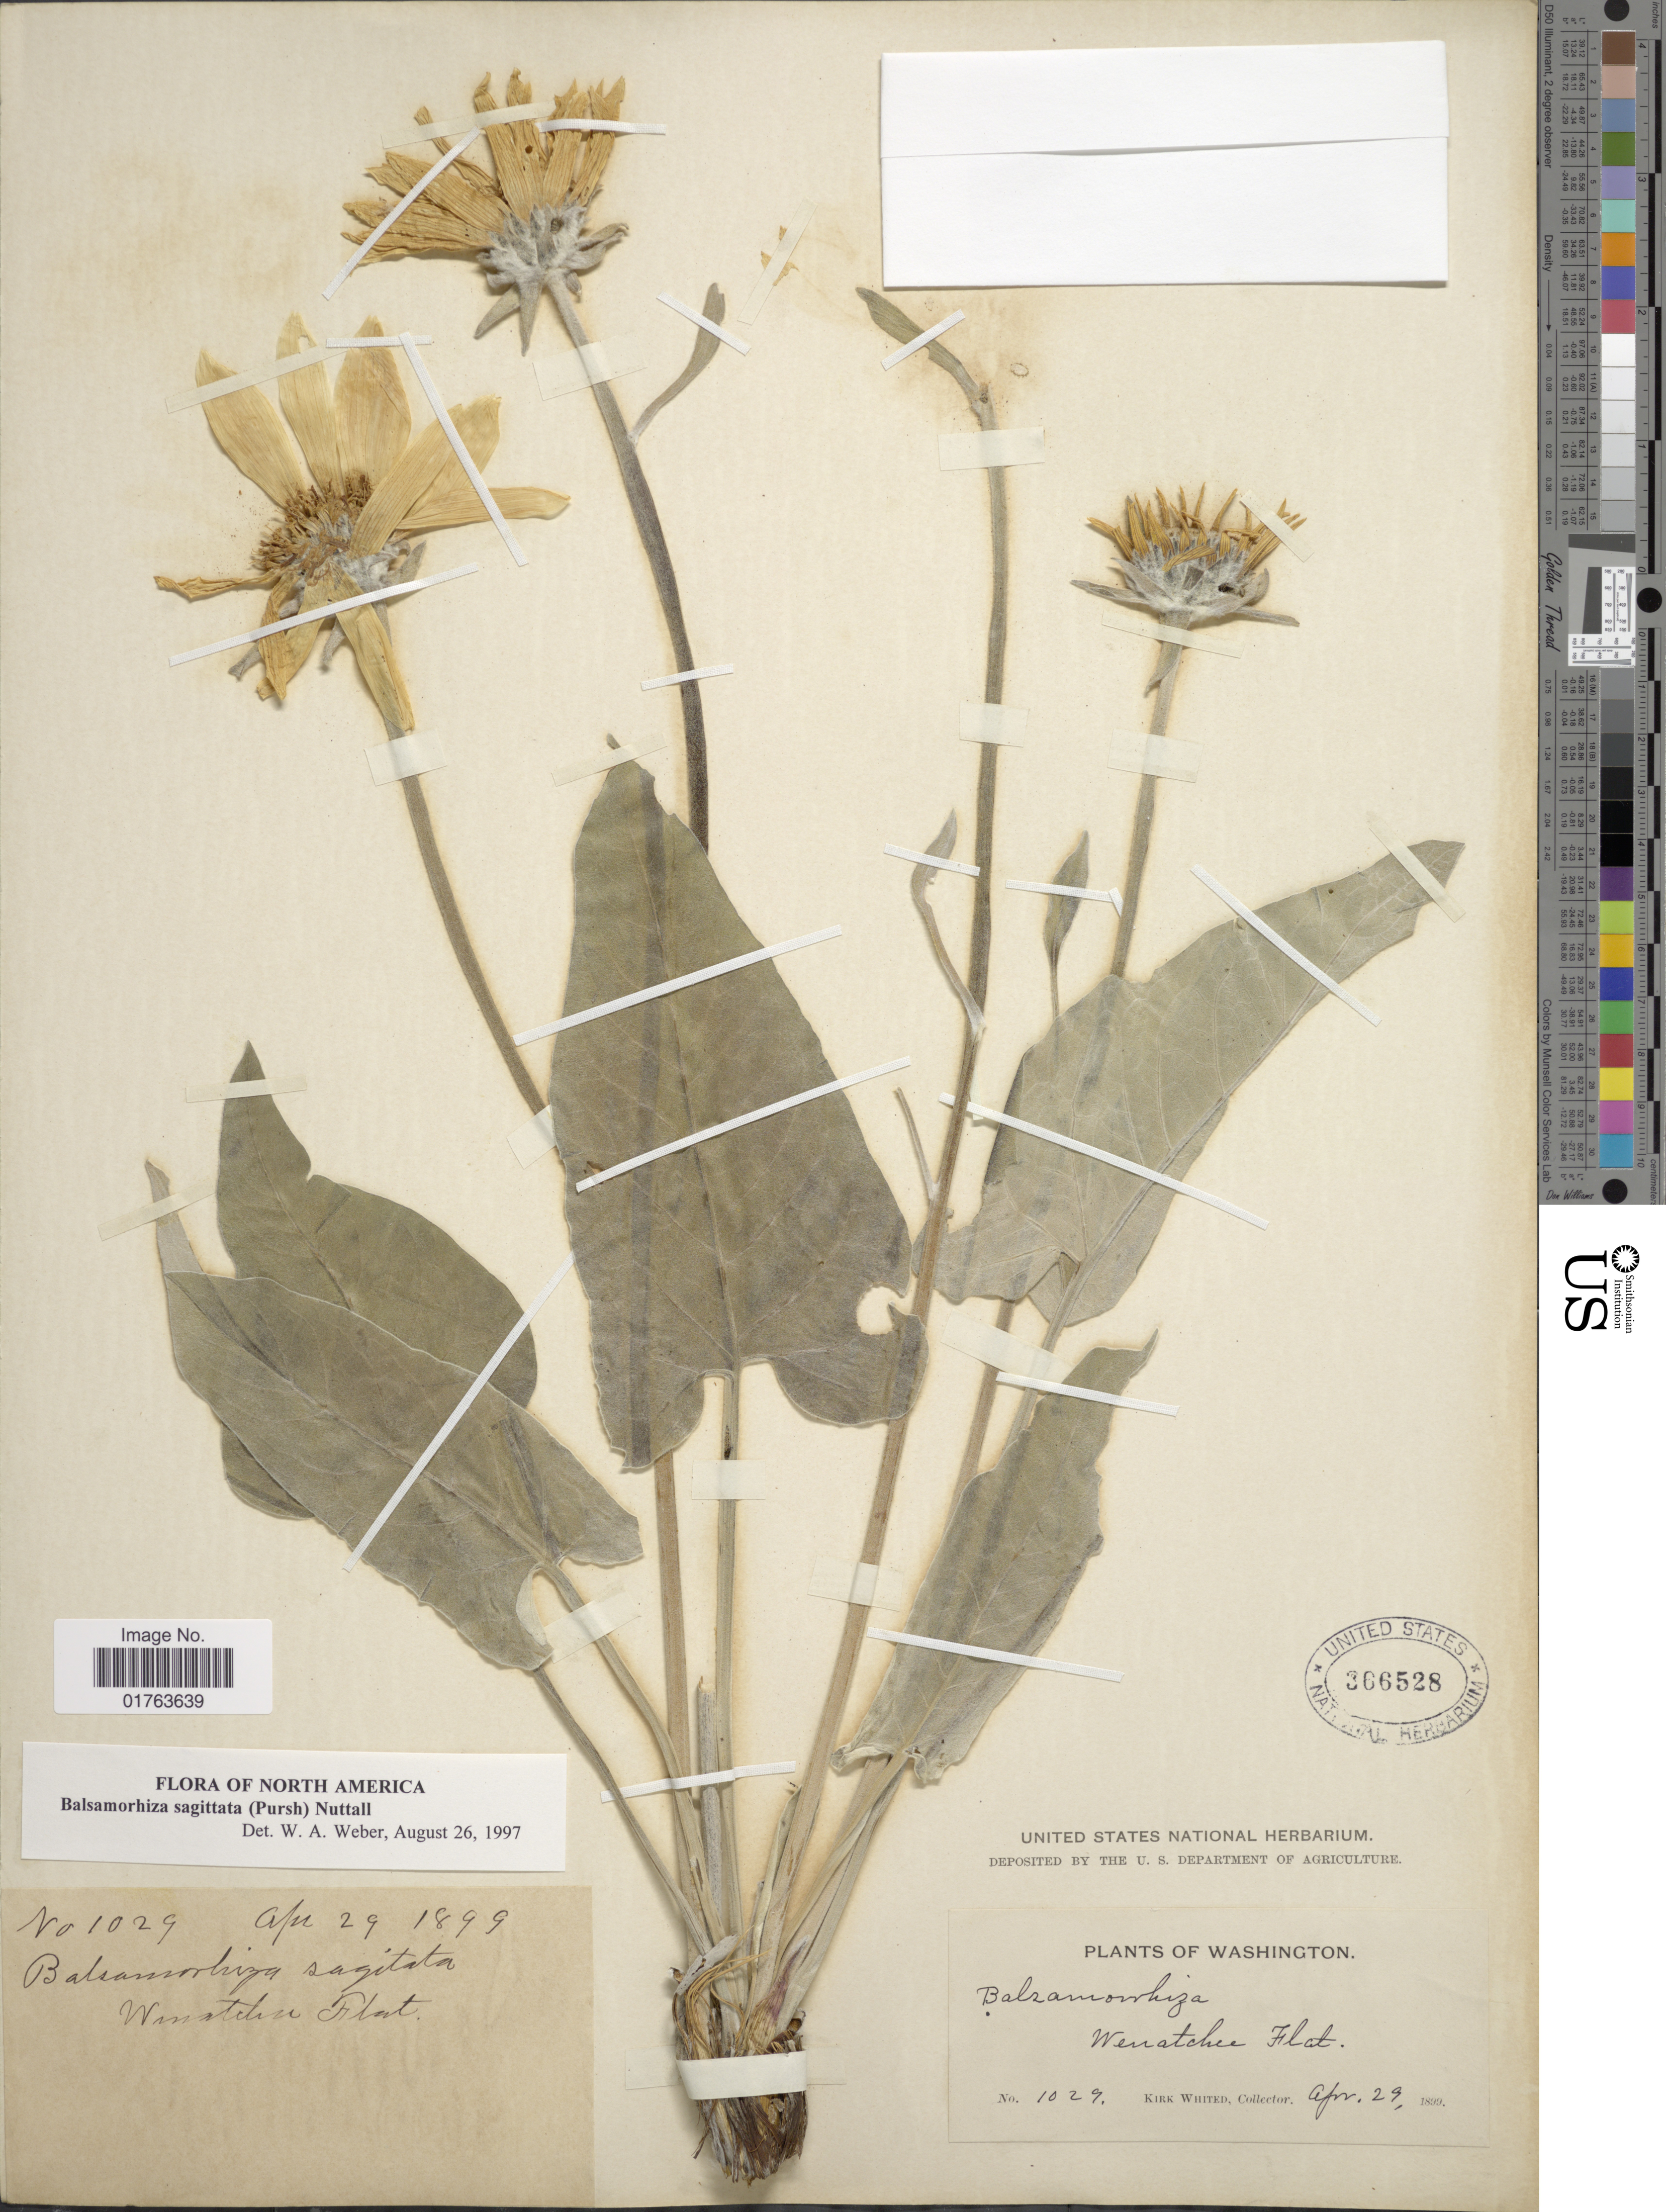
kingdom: Plantae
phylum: Tracheophyta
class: Magnoliopsida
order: Asterales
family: Asteraceae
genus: Balsamorhiza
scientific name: Balsamorhiza sagittata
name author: (Pursh) Nutt.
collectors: K. Whited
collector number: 1029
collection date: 1899-04-29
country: United States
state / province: Washington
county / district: Chelan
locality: Wenatchee Flat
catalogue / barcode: US 366528